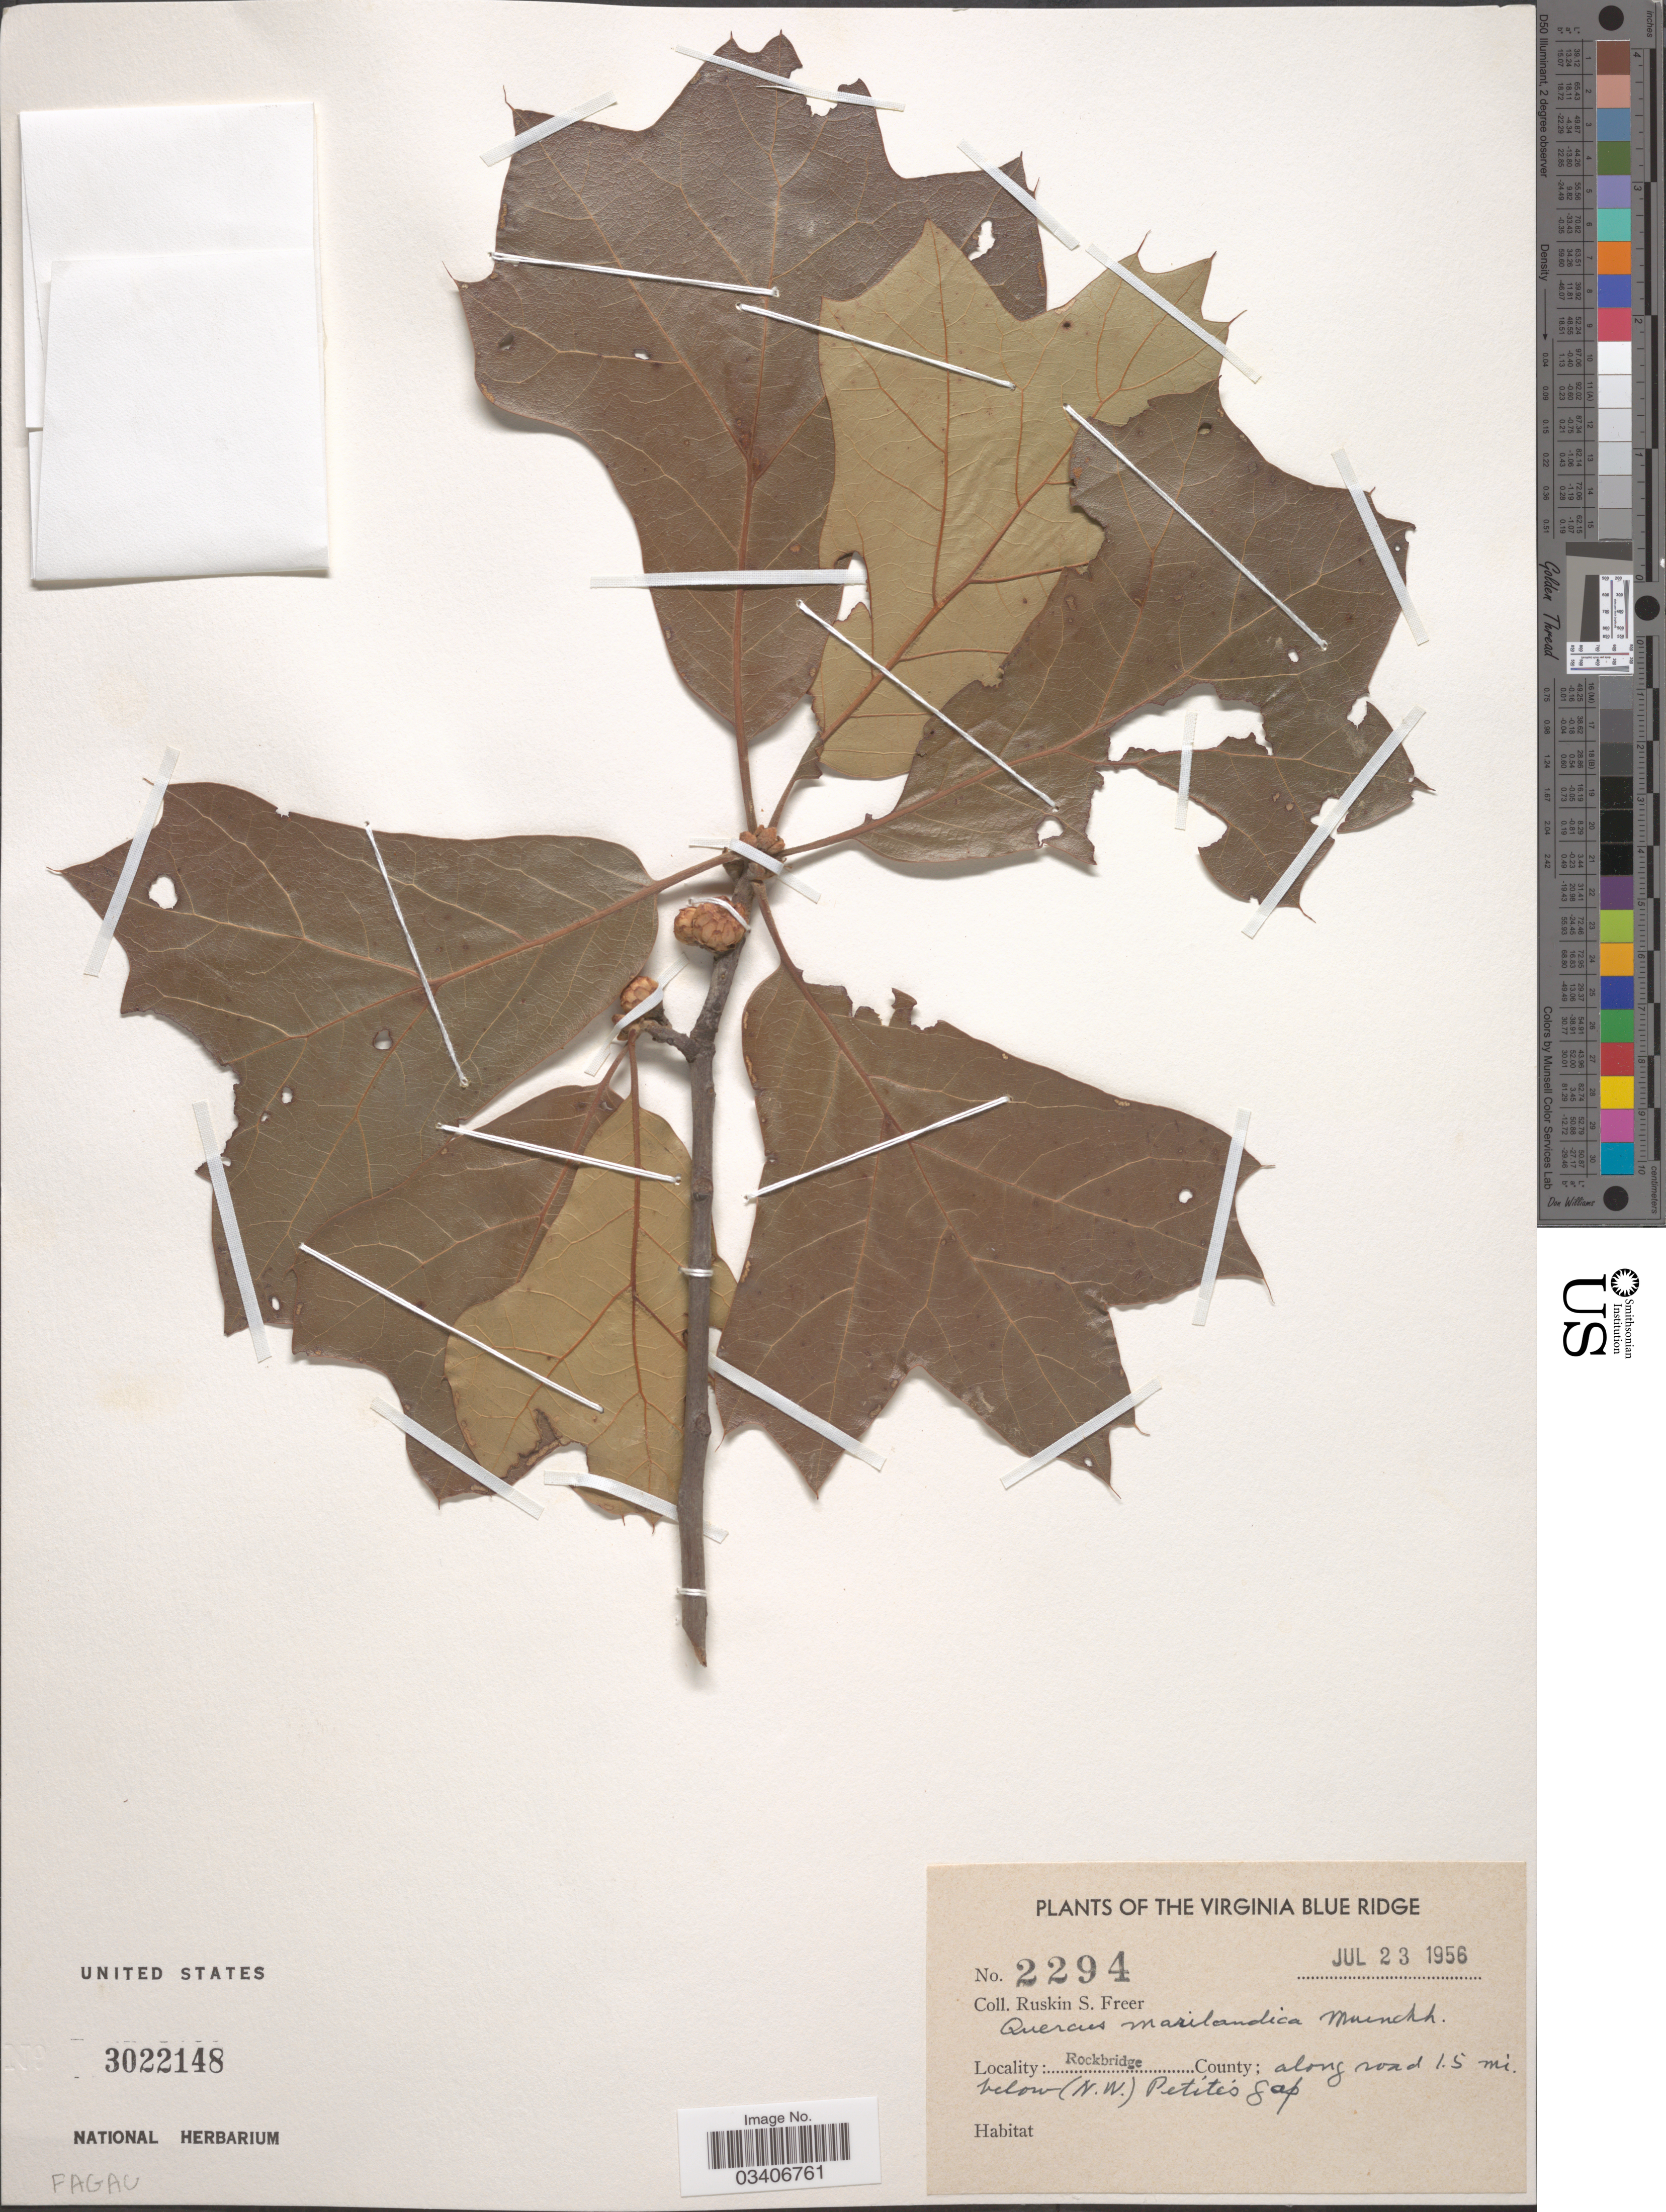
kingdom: Plantae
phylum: Tracheophyta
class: Magnoliopsida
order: Fagales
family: Fagaceae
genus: Quercus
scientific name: Quercus marilandica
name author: (L.) Münchh.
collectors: R. Freer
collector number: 2294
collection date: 1956-07-23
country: United States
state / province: Virginia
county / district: Rockbridge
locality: The Virginia Blue Ridge. Rockbridge County; along road 1.5 mi. below (N.W.) Petite's Gap.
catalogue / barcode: US 3022148